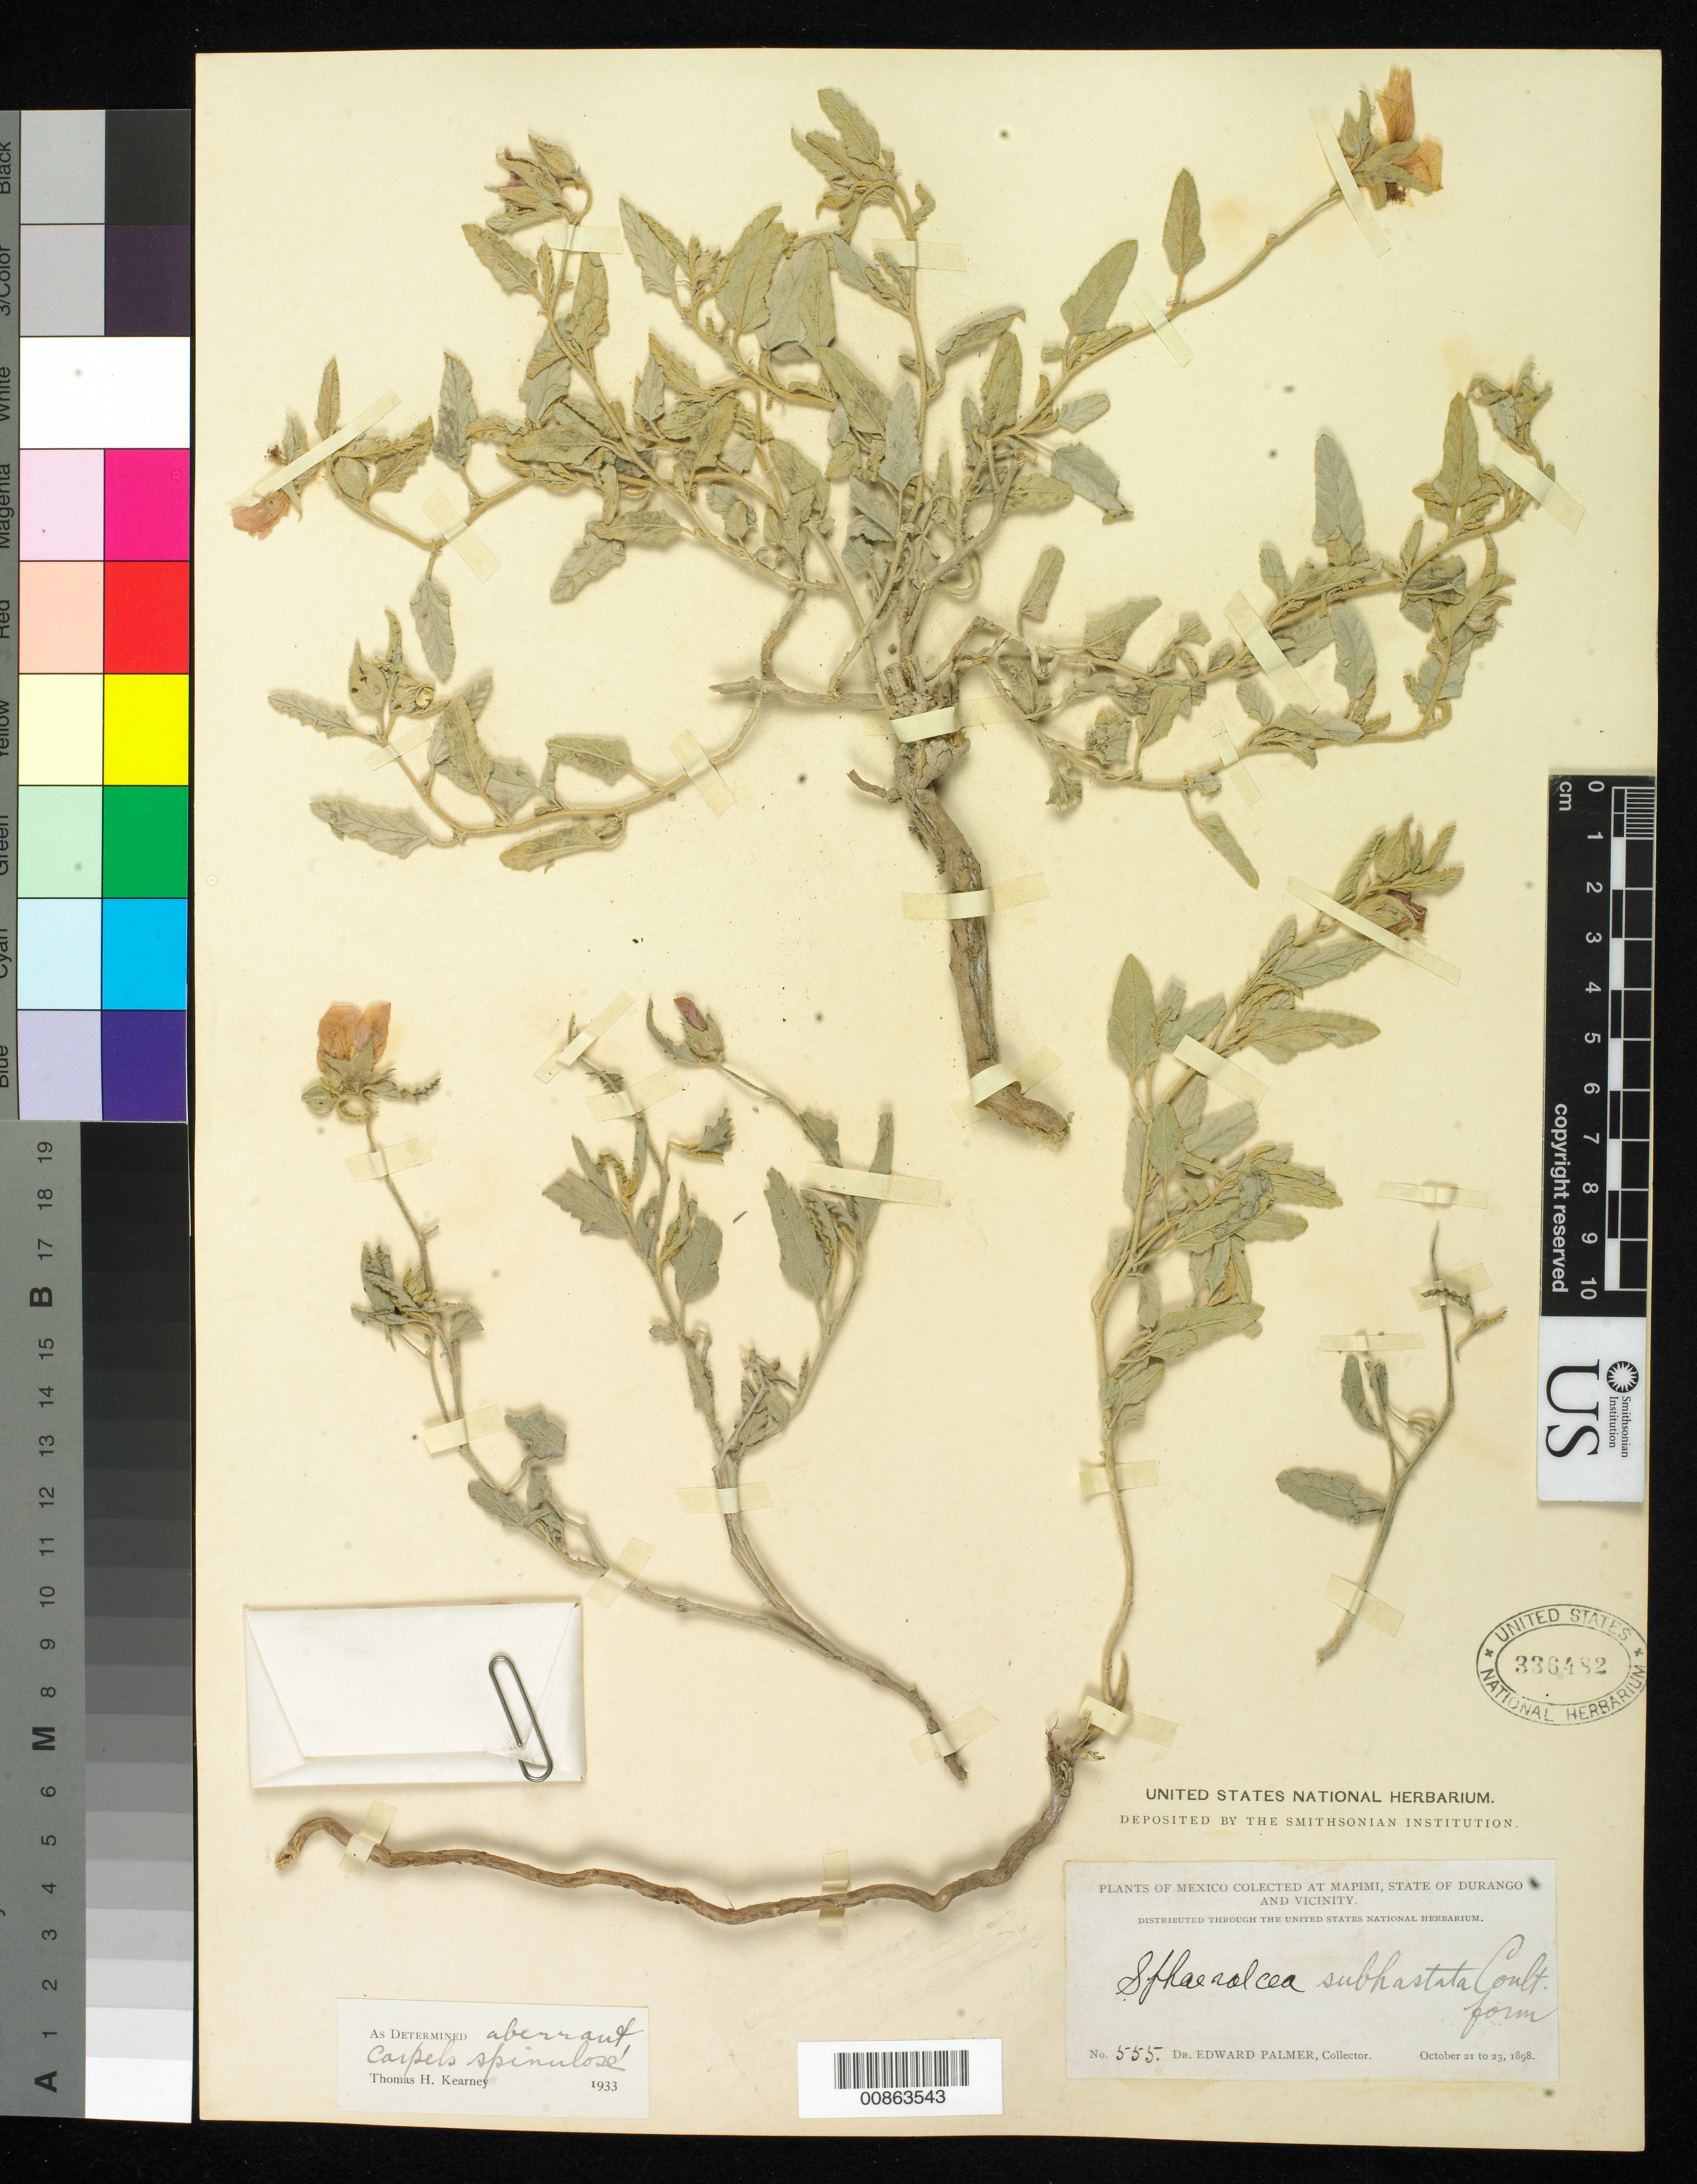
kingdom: Plantae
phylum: Tracheophyta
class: Magnoliopsida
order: Malvales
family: Malvaceae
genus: Sphaeralcea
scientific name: Sphaeralcea subhastata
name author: J.M. Coult.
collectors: E. Palmer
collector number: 555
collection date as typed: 21 Oct 1898 to 23 Oct 1898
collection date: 1898-10-21/1898-10-23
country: Mexico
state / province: Durango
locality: Mapimi, Durango and vicinity.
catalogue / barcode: US 336482